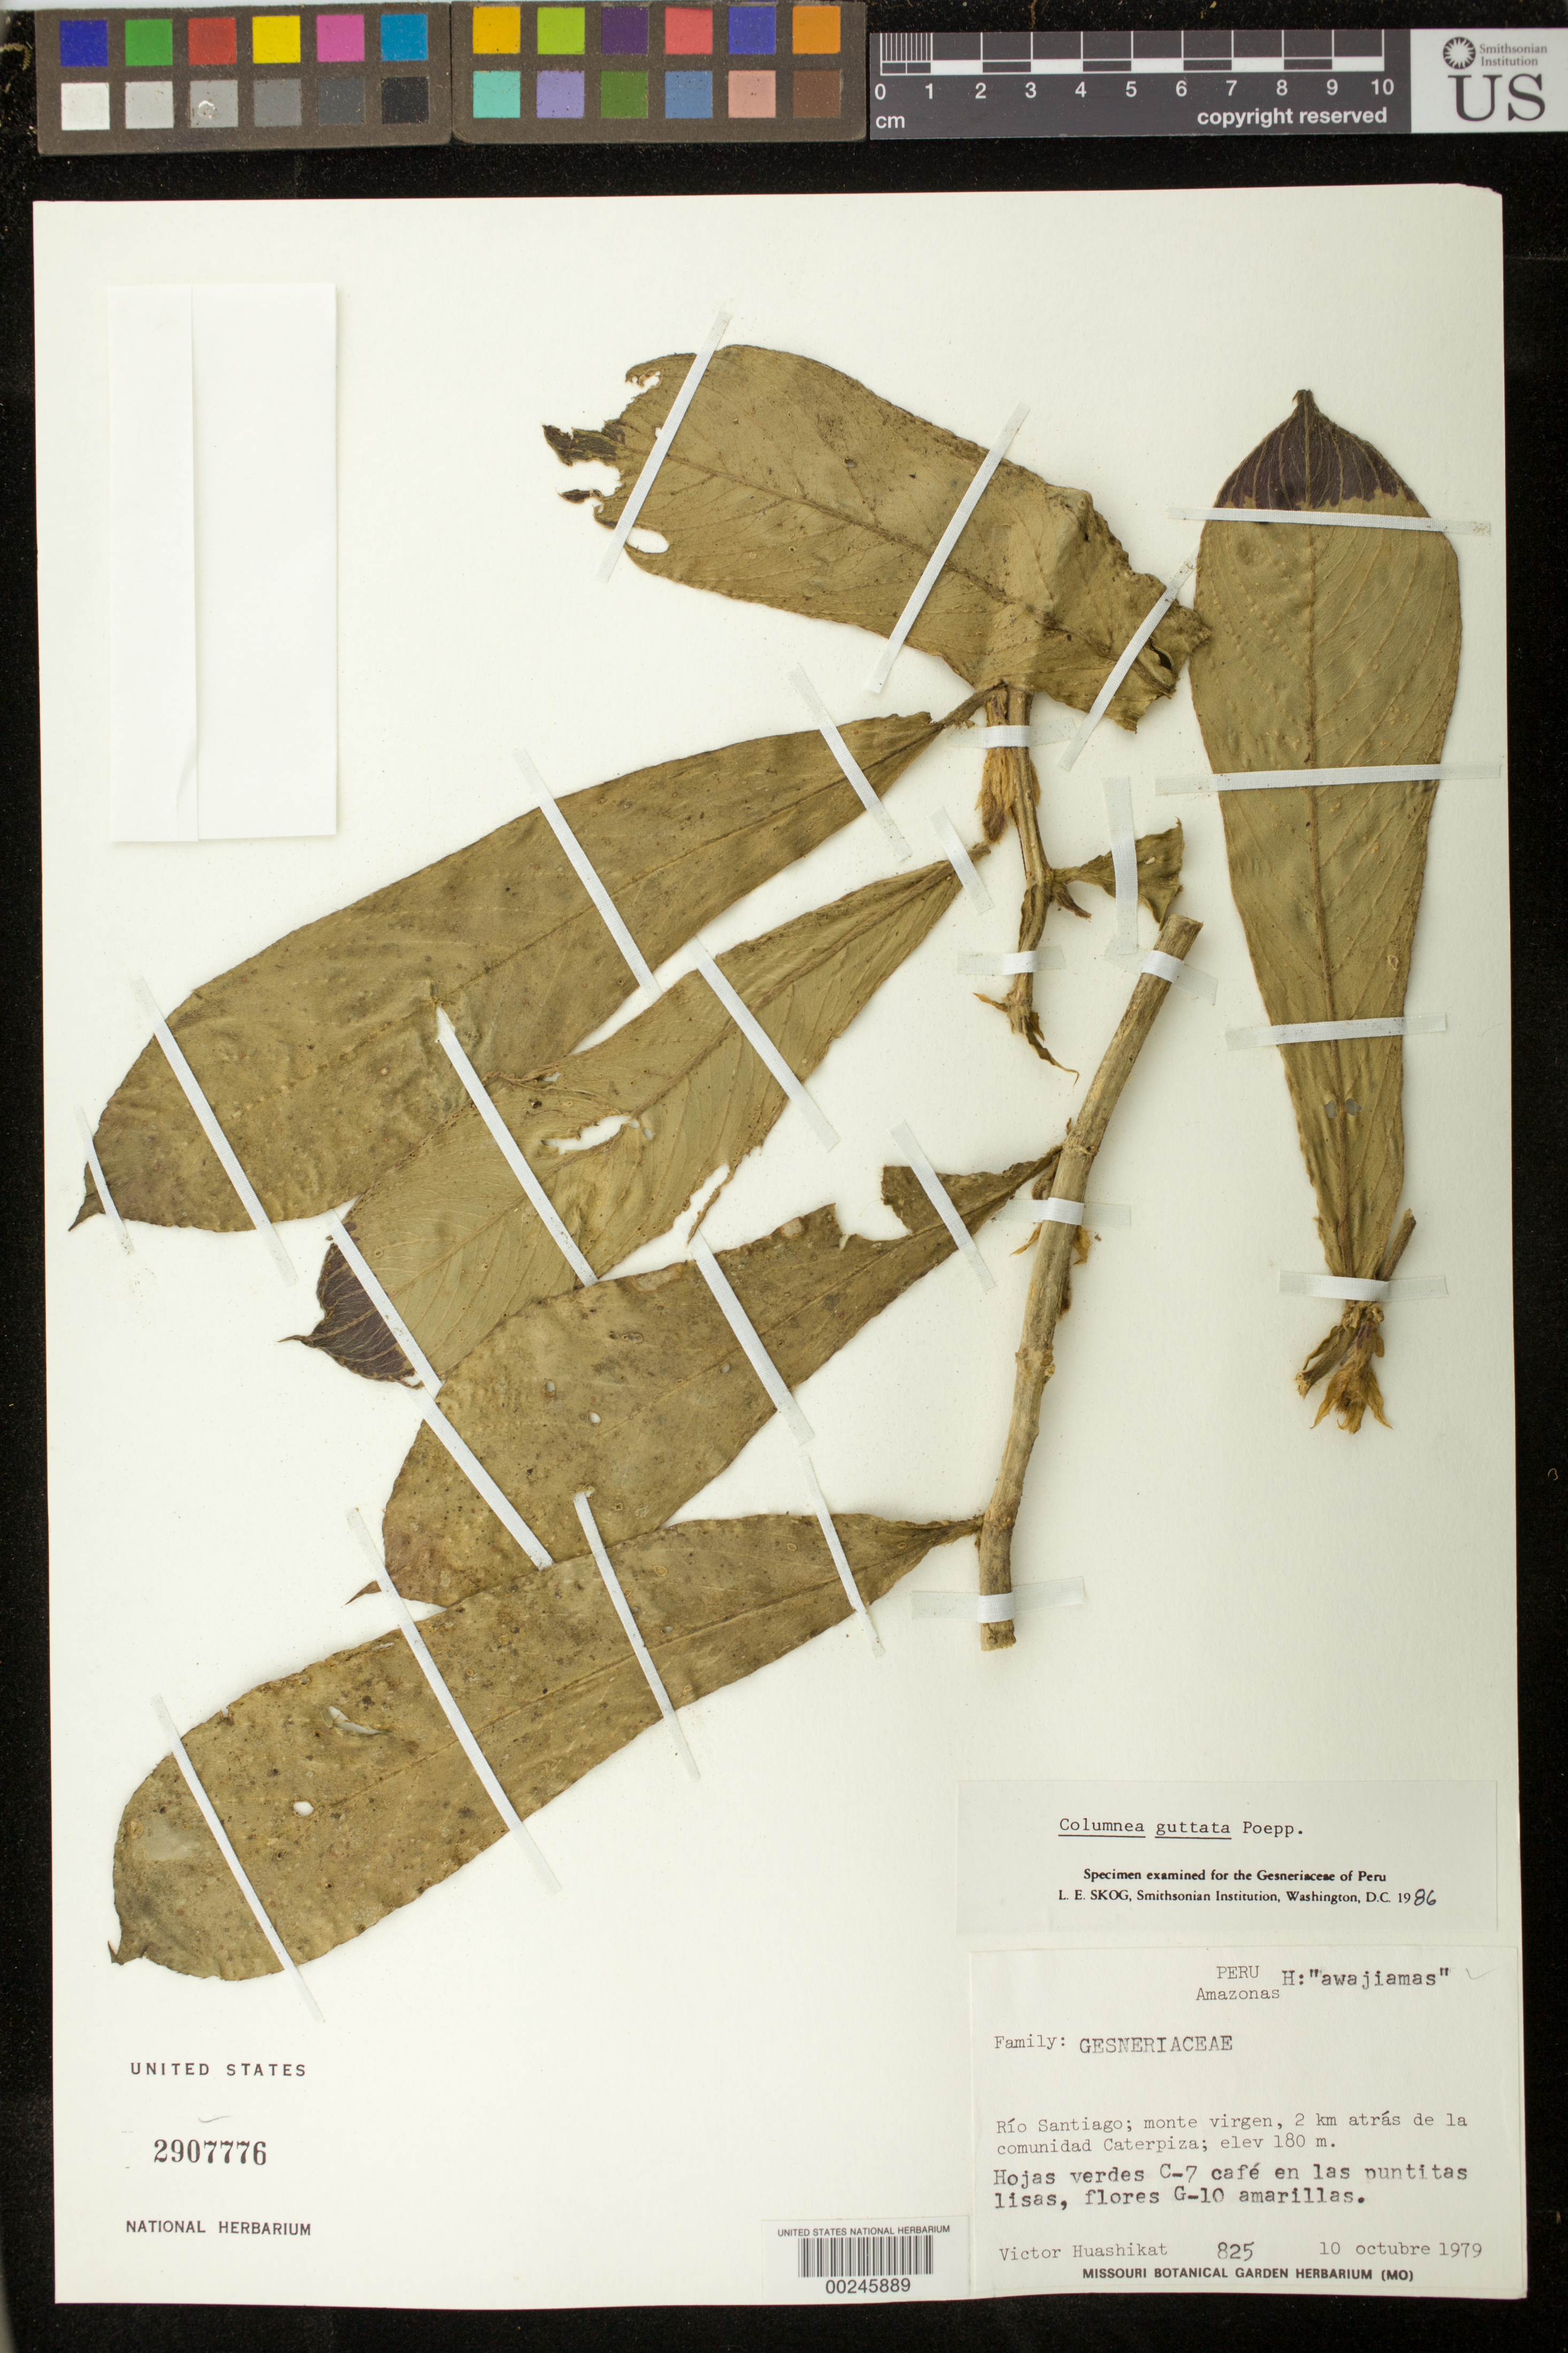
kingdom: Plantae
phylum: Tracheophyta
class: Magnoliopsida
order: Lamiales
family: Gesneriaceae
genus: Columnea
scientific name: Columnea guttata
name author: Poepp.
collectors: V. Huashikat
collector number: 825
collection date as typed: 10 Oct 1979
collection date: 1979-10-10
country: Peru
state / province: Amazonas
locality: Rio Santiago, 2 km behind the community of Caterpiza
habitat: Virgin forest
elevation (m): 180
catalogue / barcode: US 2907776